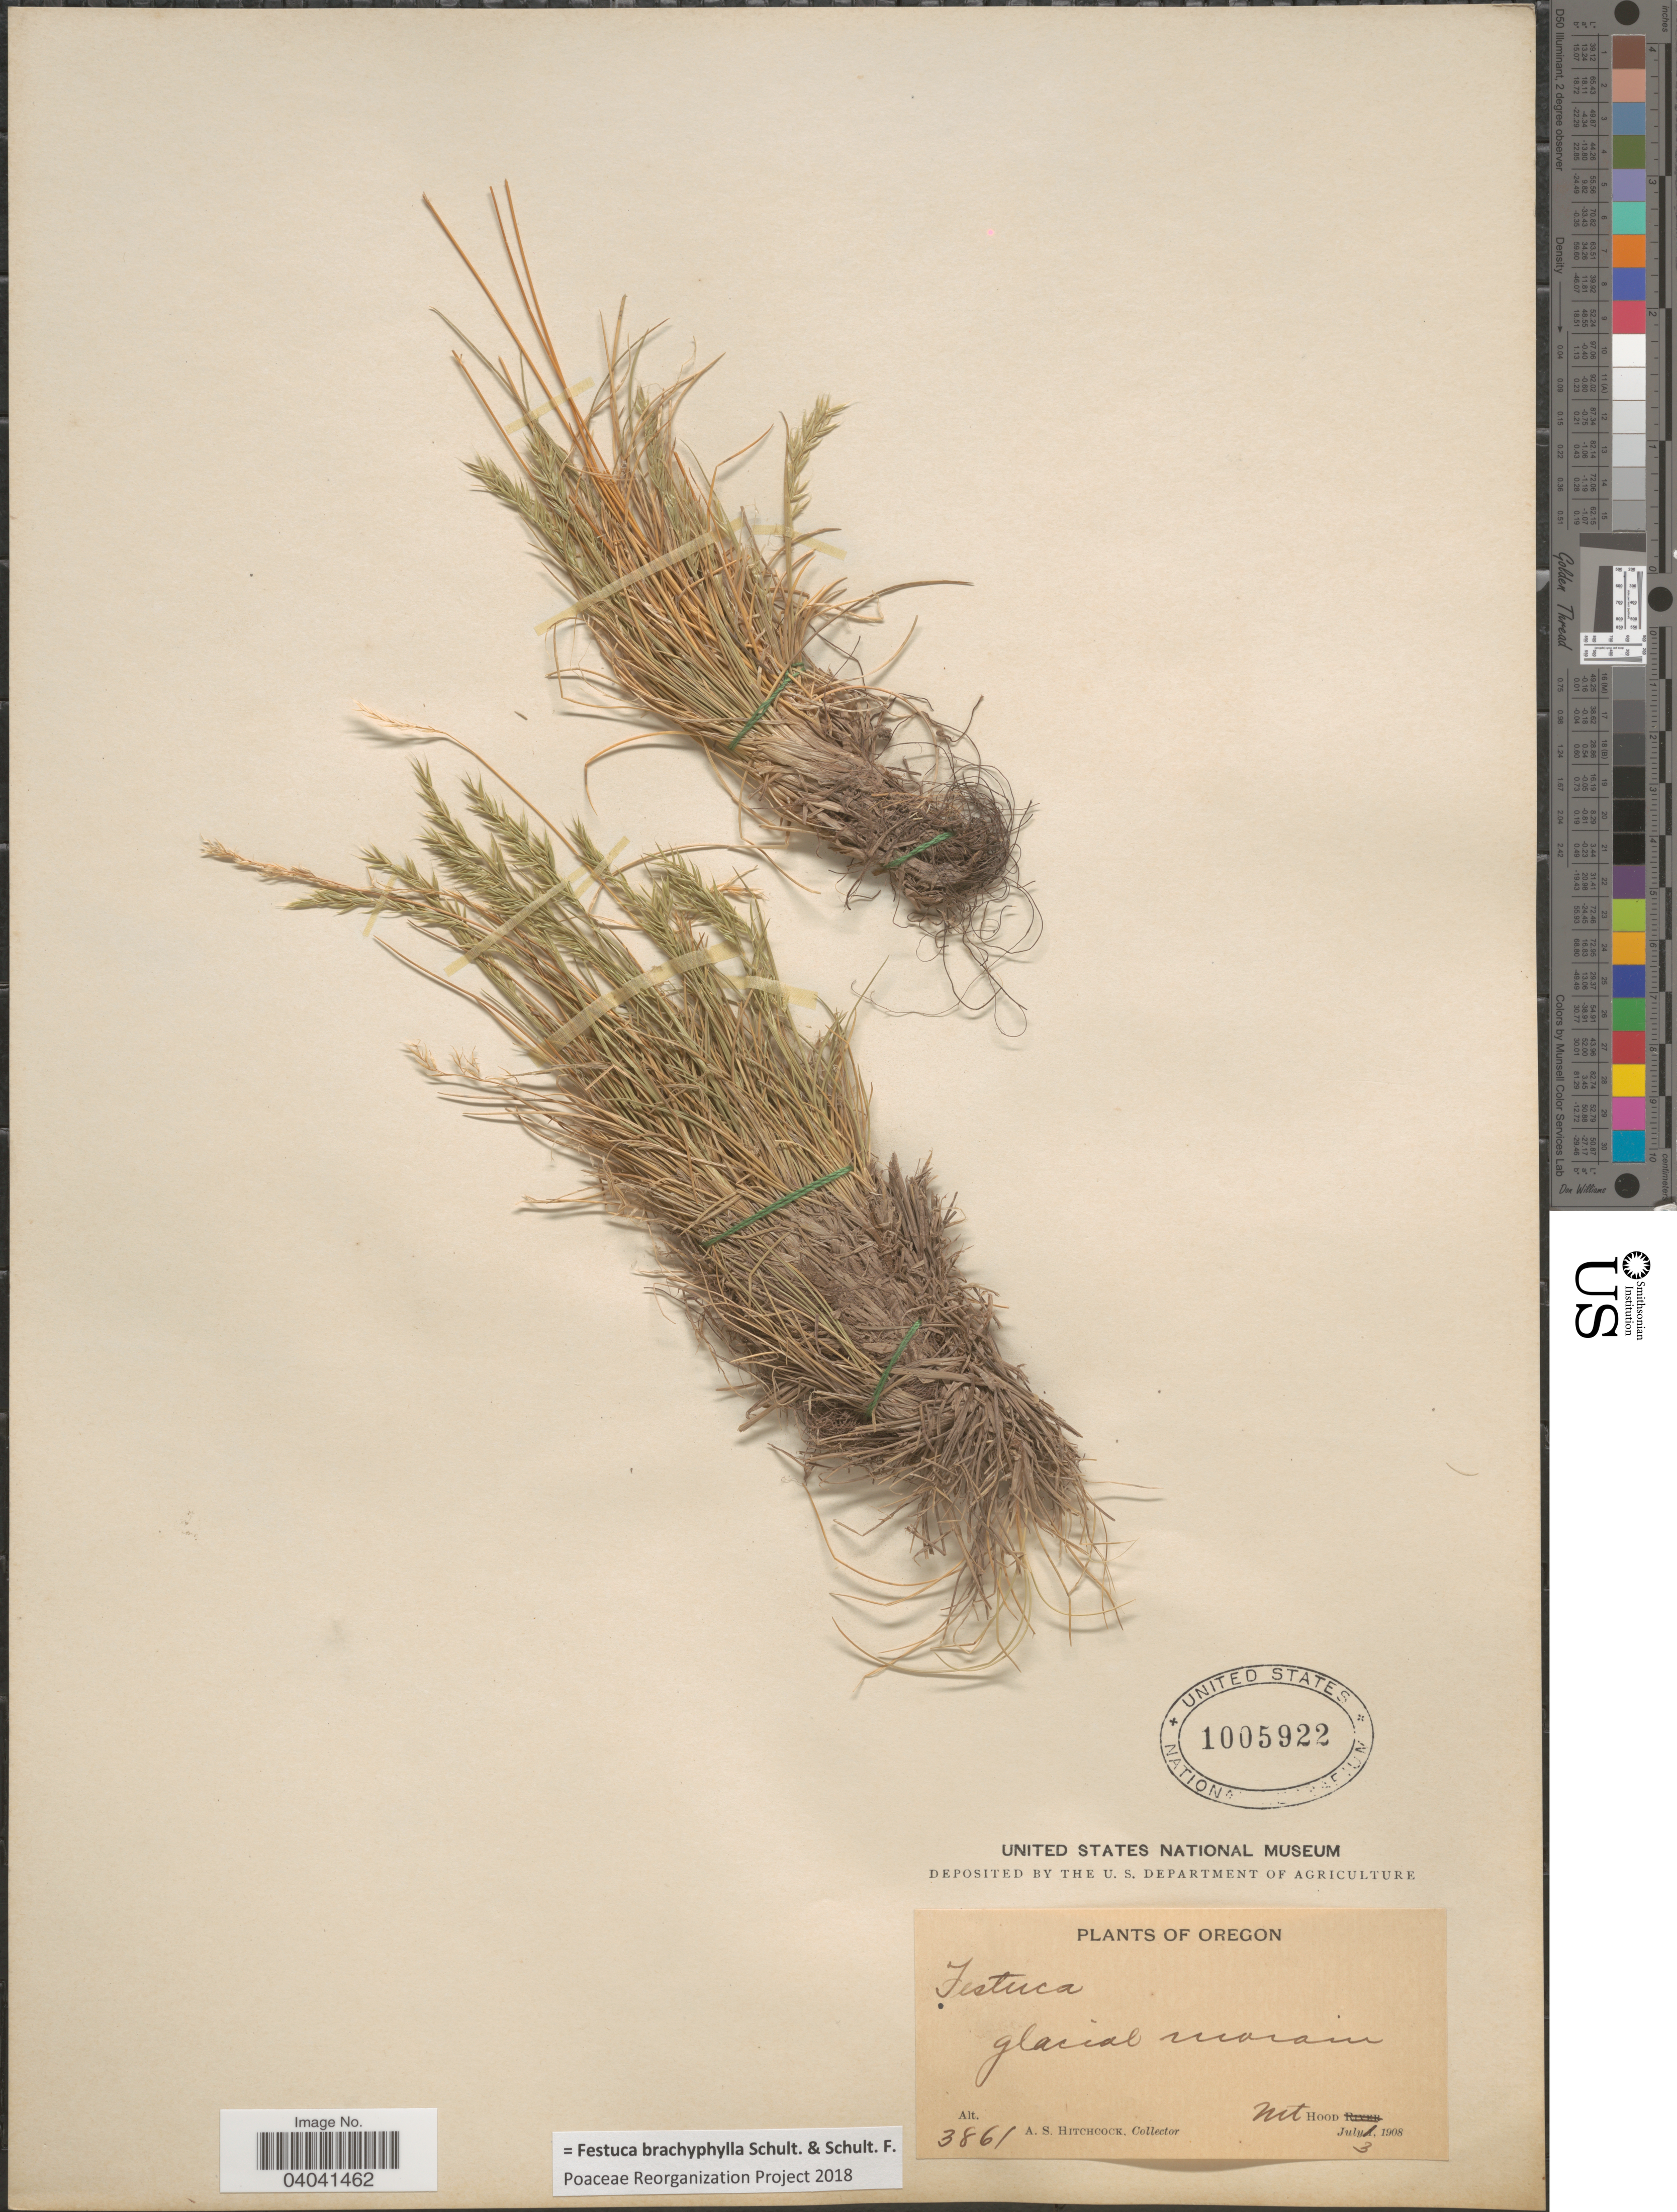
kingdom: Plantae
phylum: Tracheophyta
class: Liliopsida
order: Poales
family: Poaceae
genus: Festuca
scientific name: Festuca brachyphylla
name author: Schult. & Schult. f.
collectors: A. S. Hitchcock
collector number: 3861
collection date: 1908-07-03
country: United States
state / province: Oregon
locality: Mt. Hood.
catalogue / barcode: US 1005922